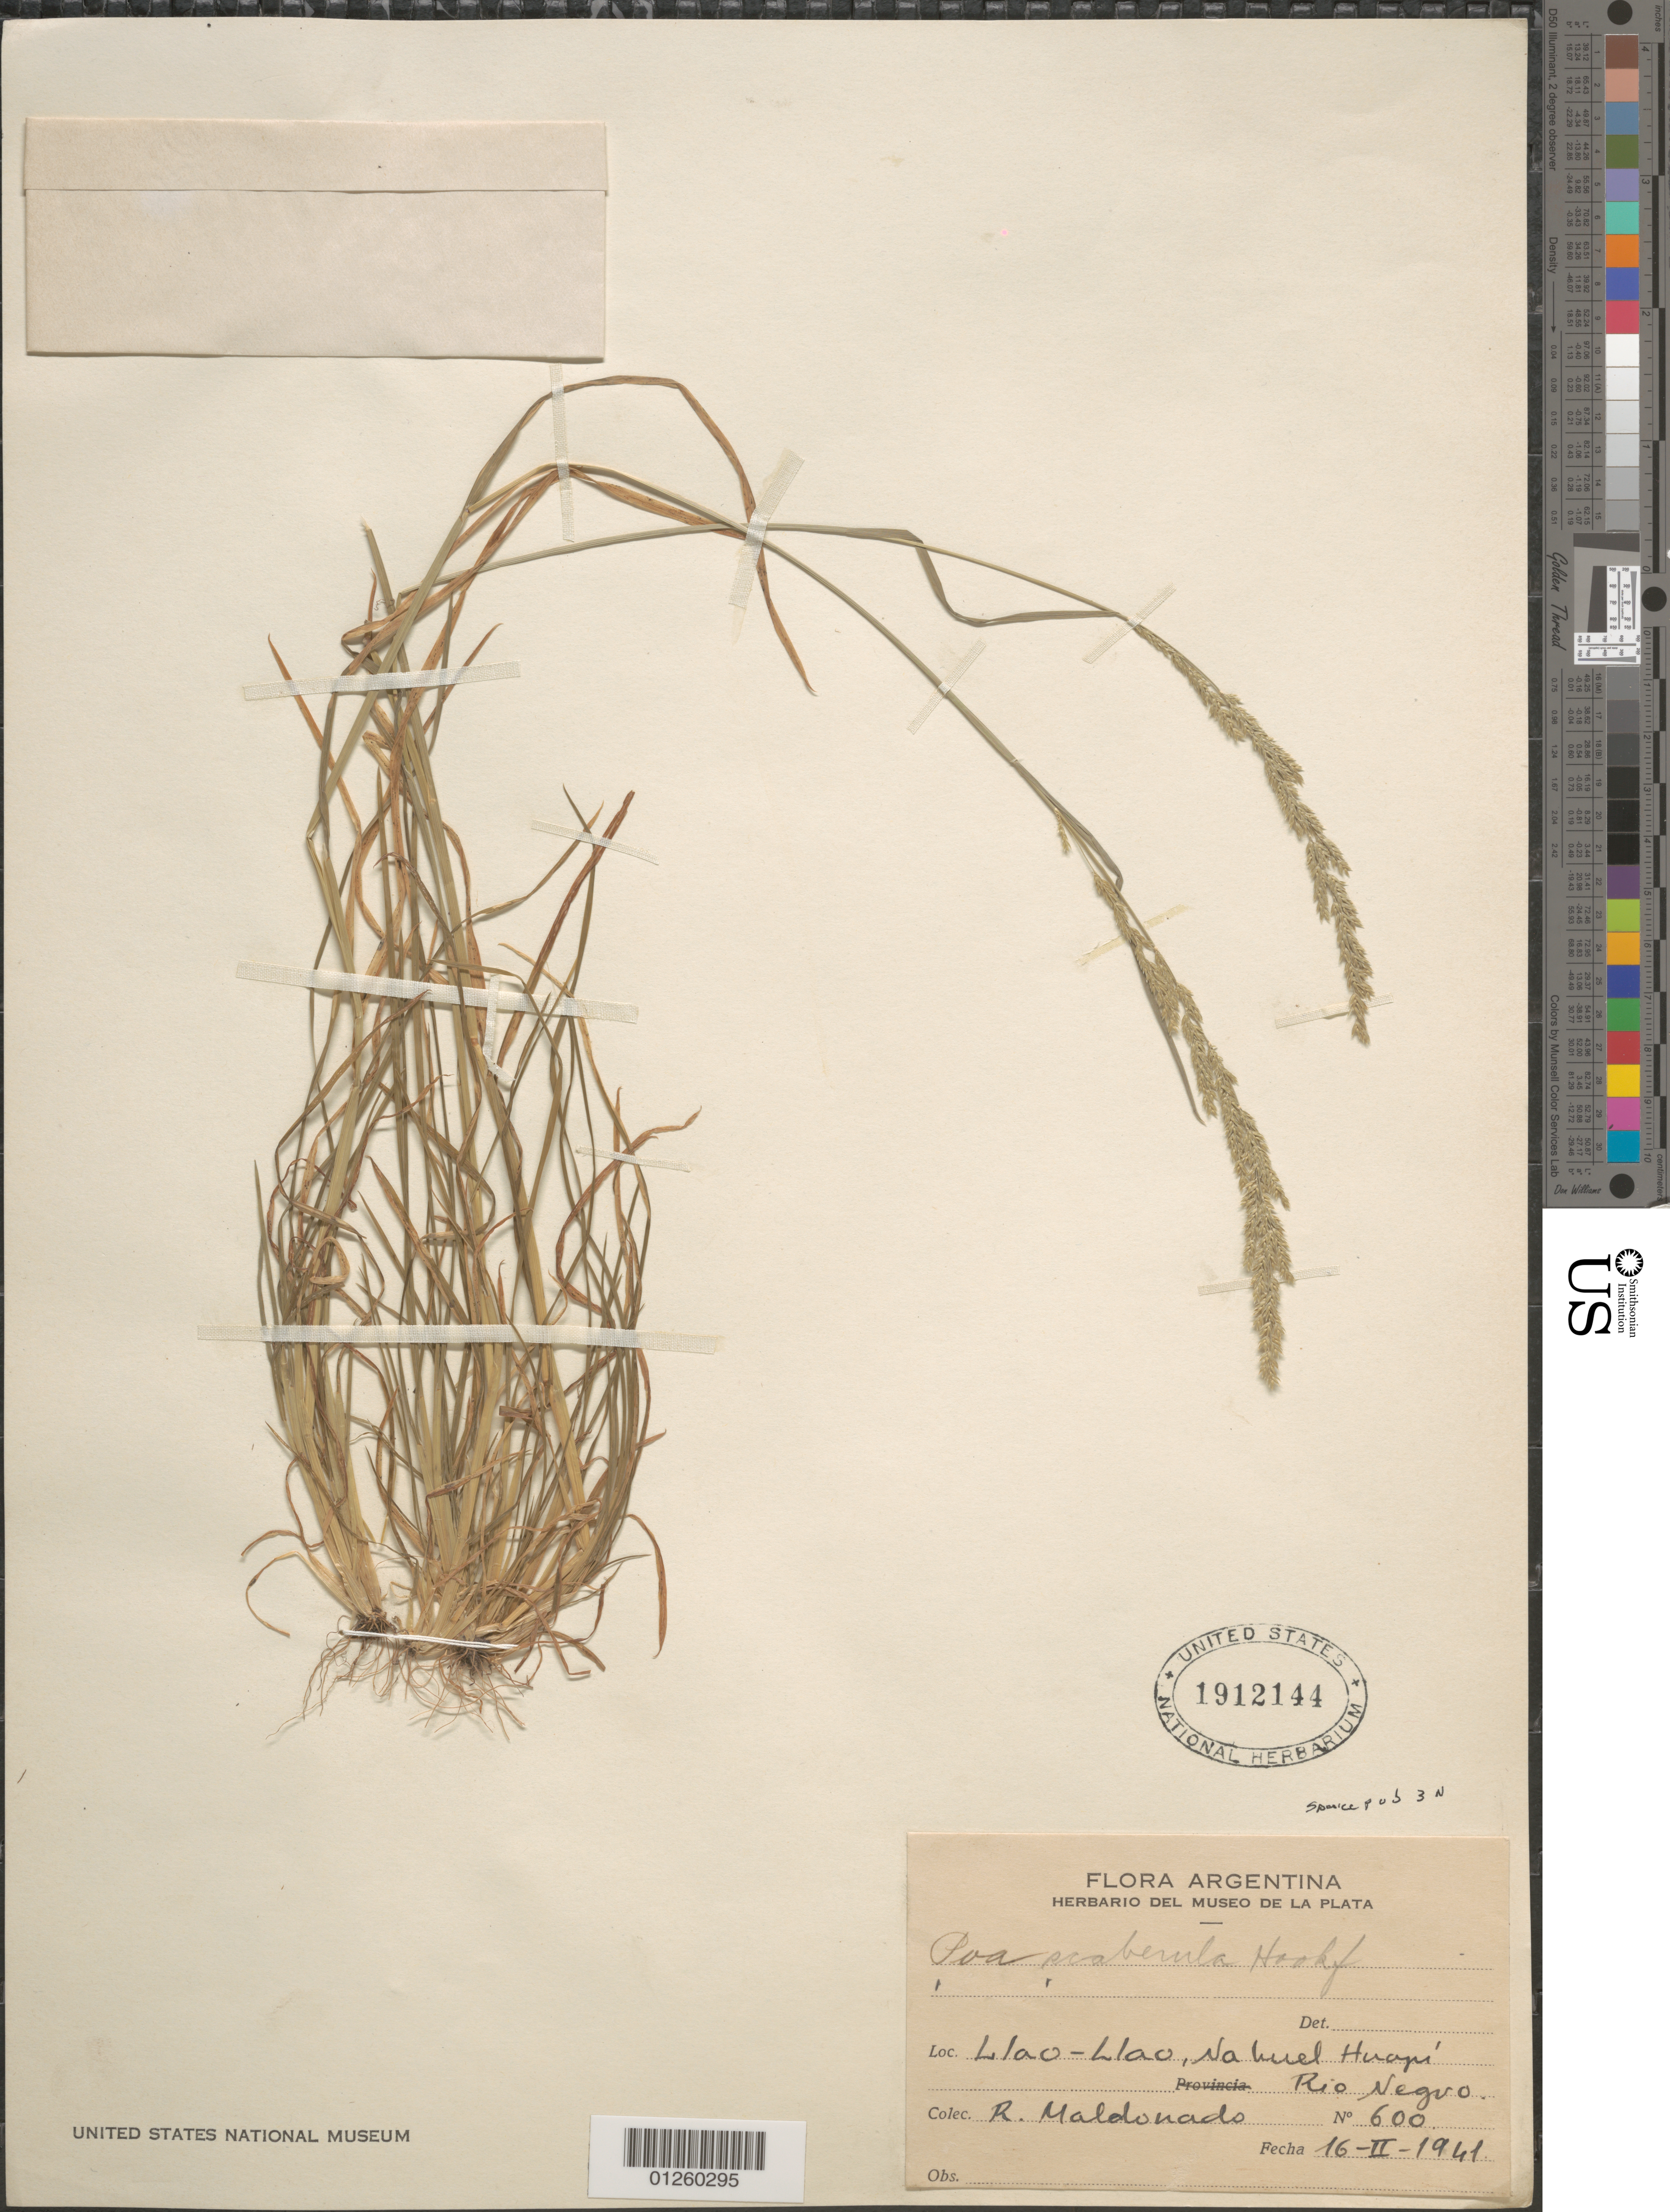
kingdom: Plantae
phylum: Tracheophyta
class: Liliopsida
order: Poales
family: Poaceae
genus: Poa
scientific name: Poa scaberula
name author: Hook. f.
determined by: Soreng, Robert J., Research Associate (BOT), Smithsonian Institution - National Museum of Natural History (UNITED STATES)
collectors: R. Maldonado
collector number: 600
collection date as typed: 16-II-1941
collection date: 1941-02-16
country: Argentina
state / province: Río Negro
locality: Llao Llao, Nahuel Huapi.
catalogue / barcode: US 1912144